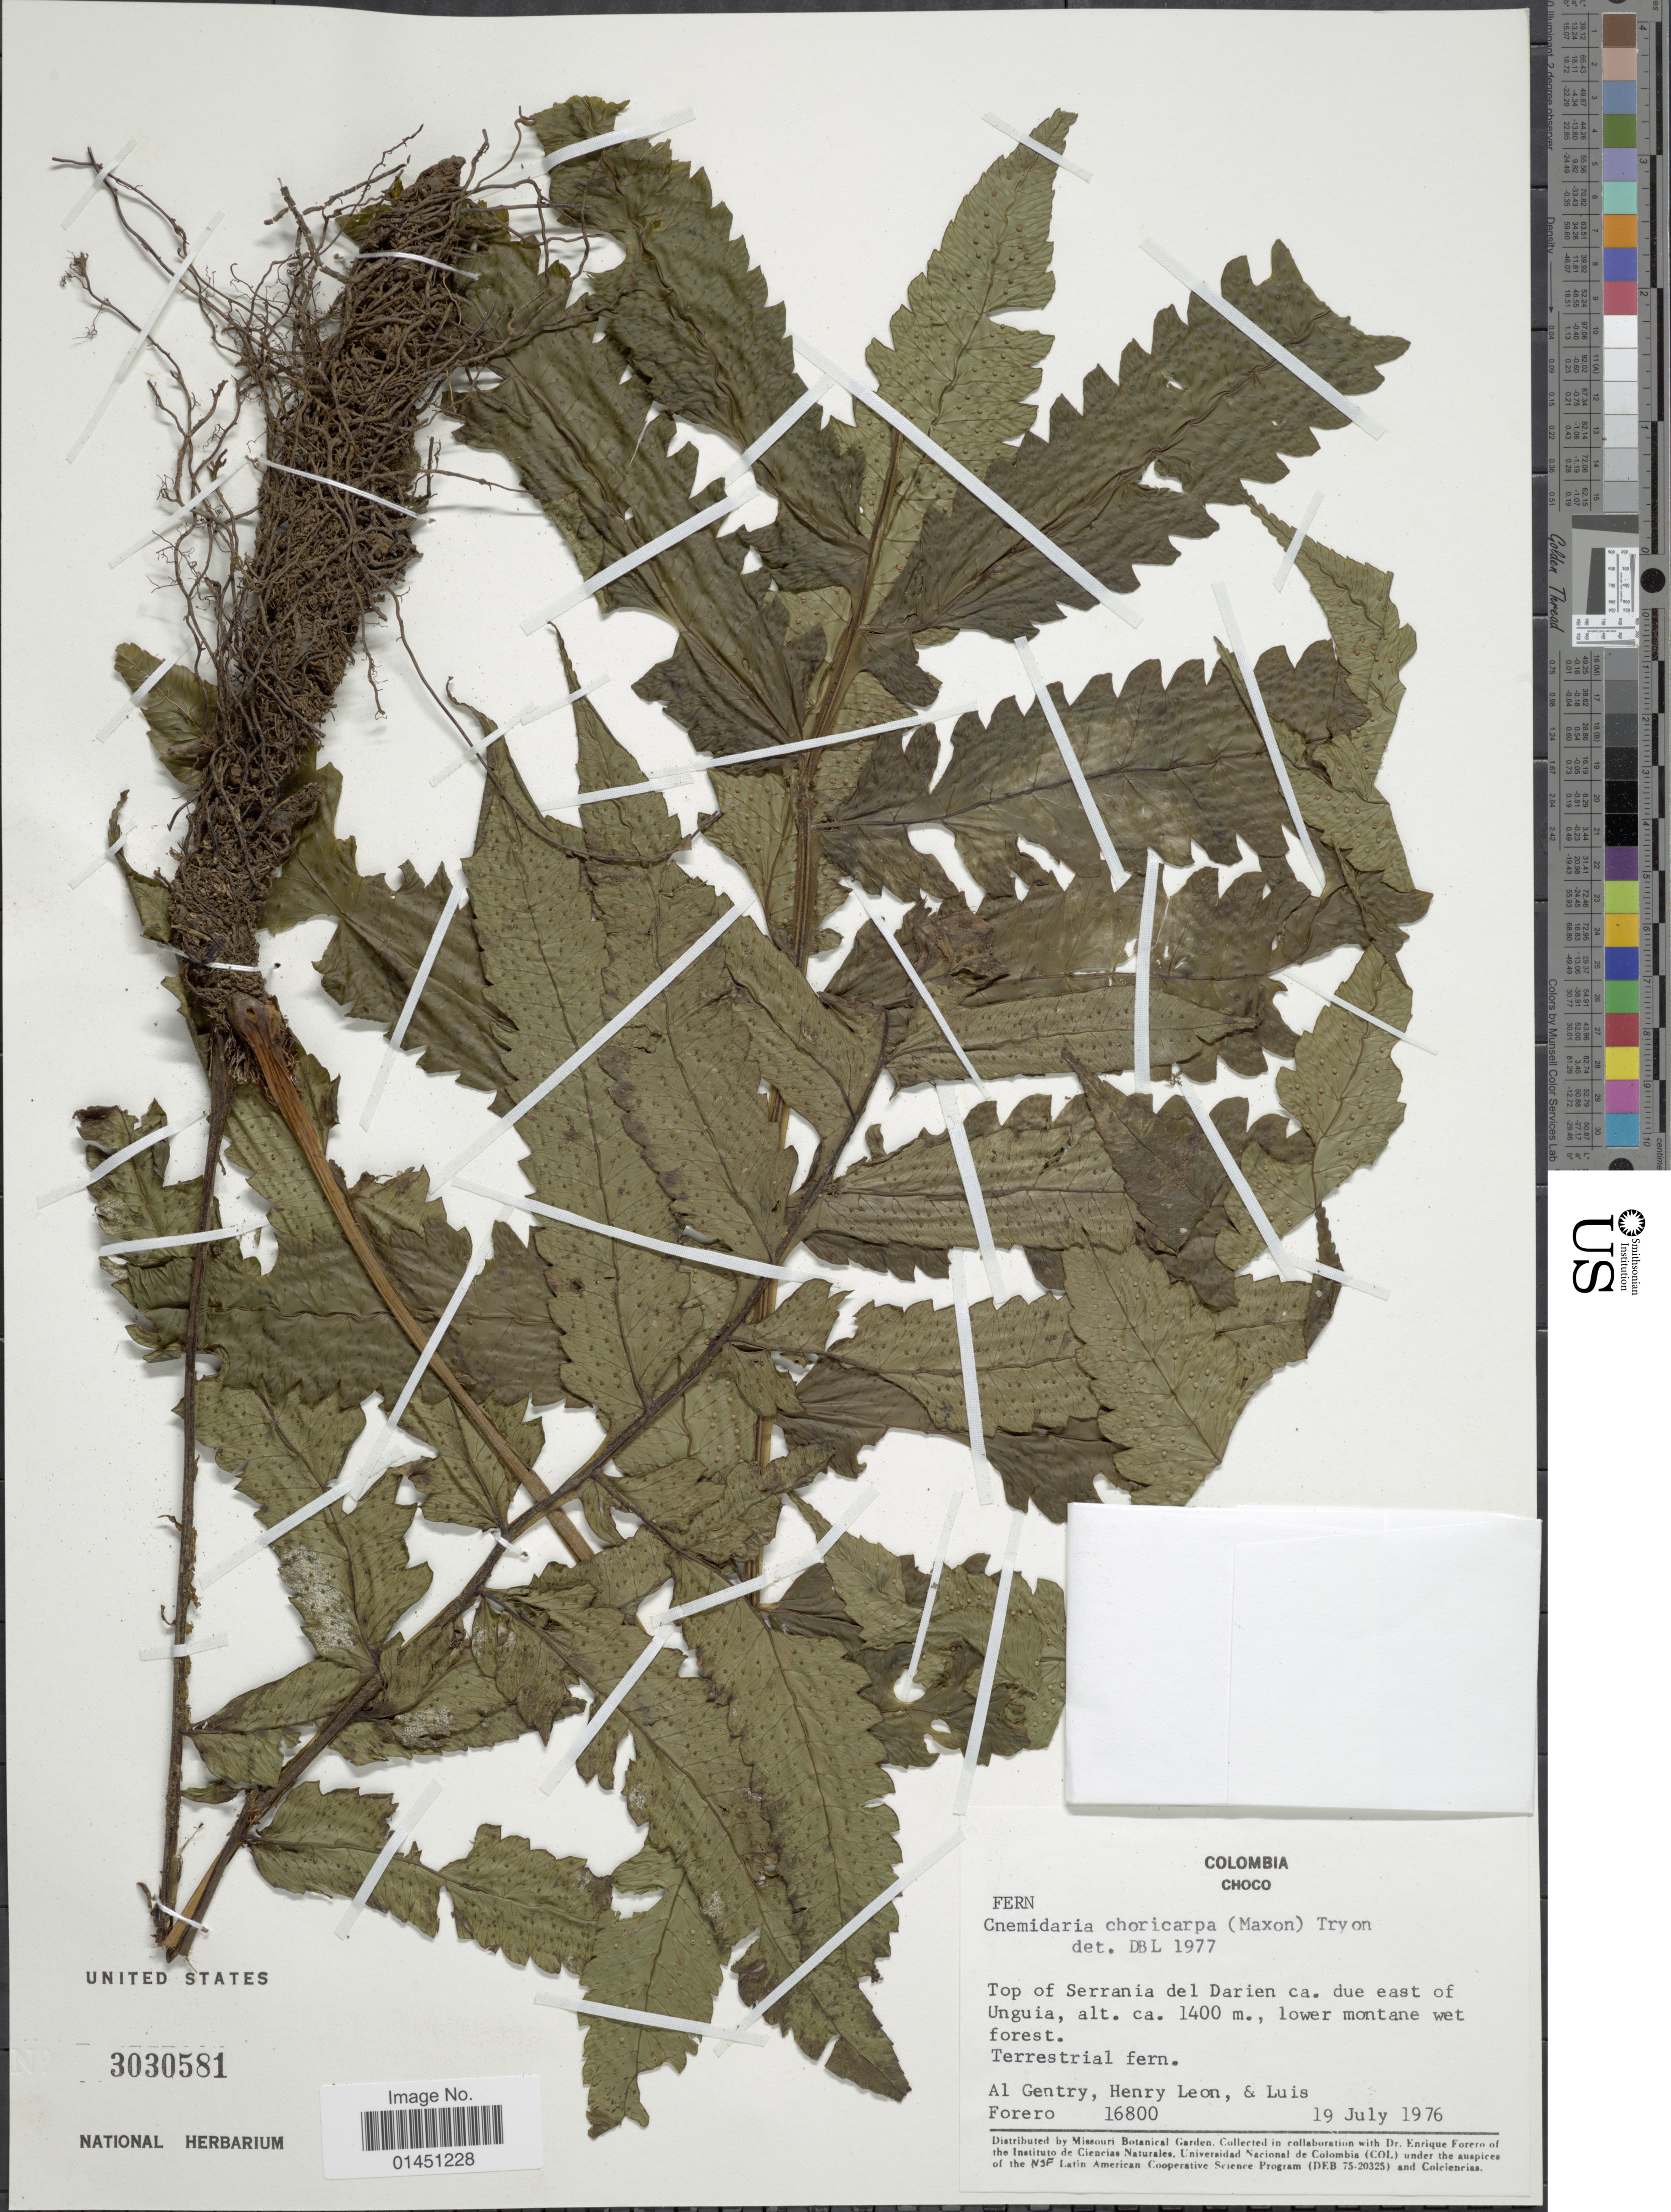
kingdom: Plantae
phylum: Tracheophyta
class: Polypodiopsida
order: Cyatheales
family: Cyatheaceae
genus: Cyathea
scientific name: Cyathea choricarpa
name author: (Maxon) Domin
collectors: A. H. Gentry, Henry Leon & L. Forero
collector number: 16800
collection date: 1976-07-19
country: Colombia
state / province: Chocó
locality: Top of Serrania del Darien ca. due east of Unguia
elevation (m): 1400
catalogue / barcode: US 3030581